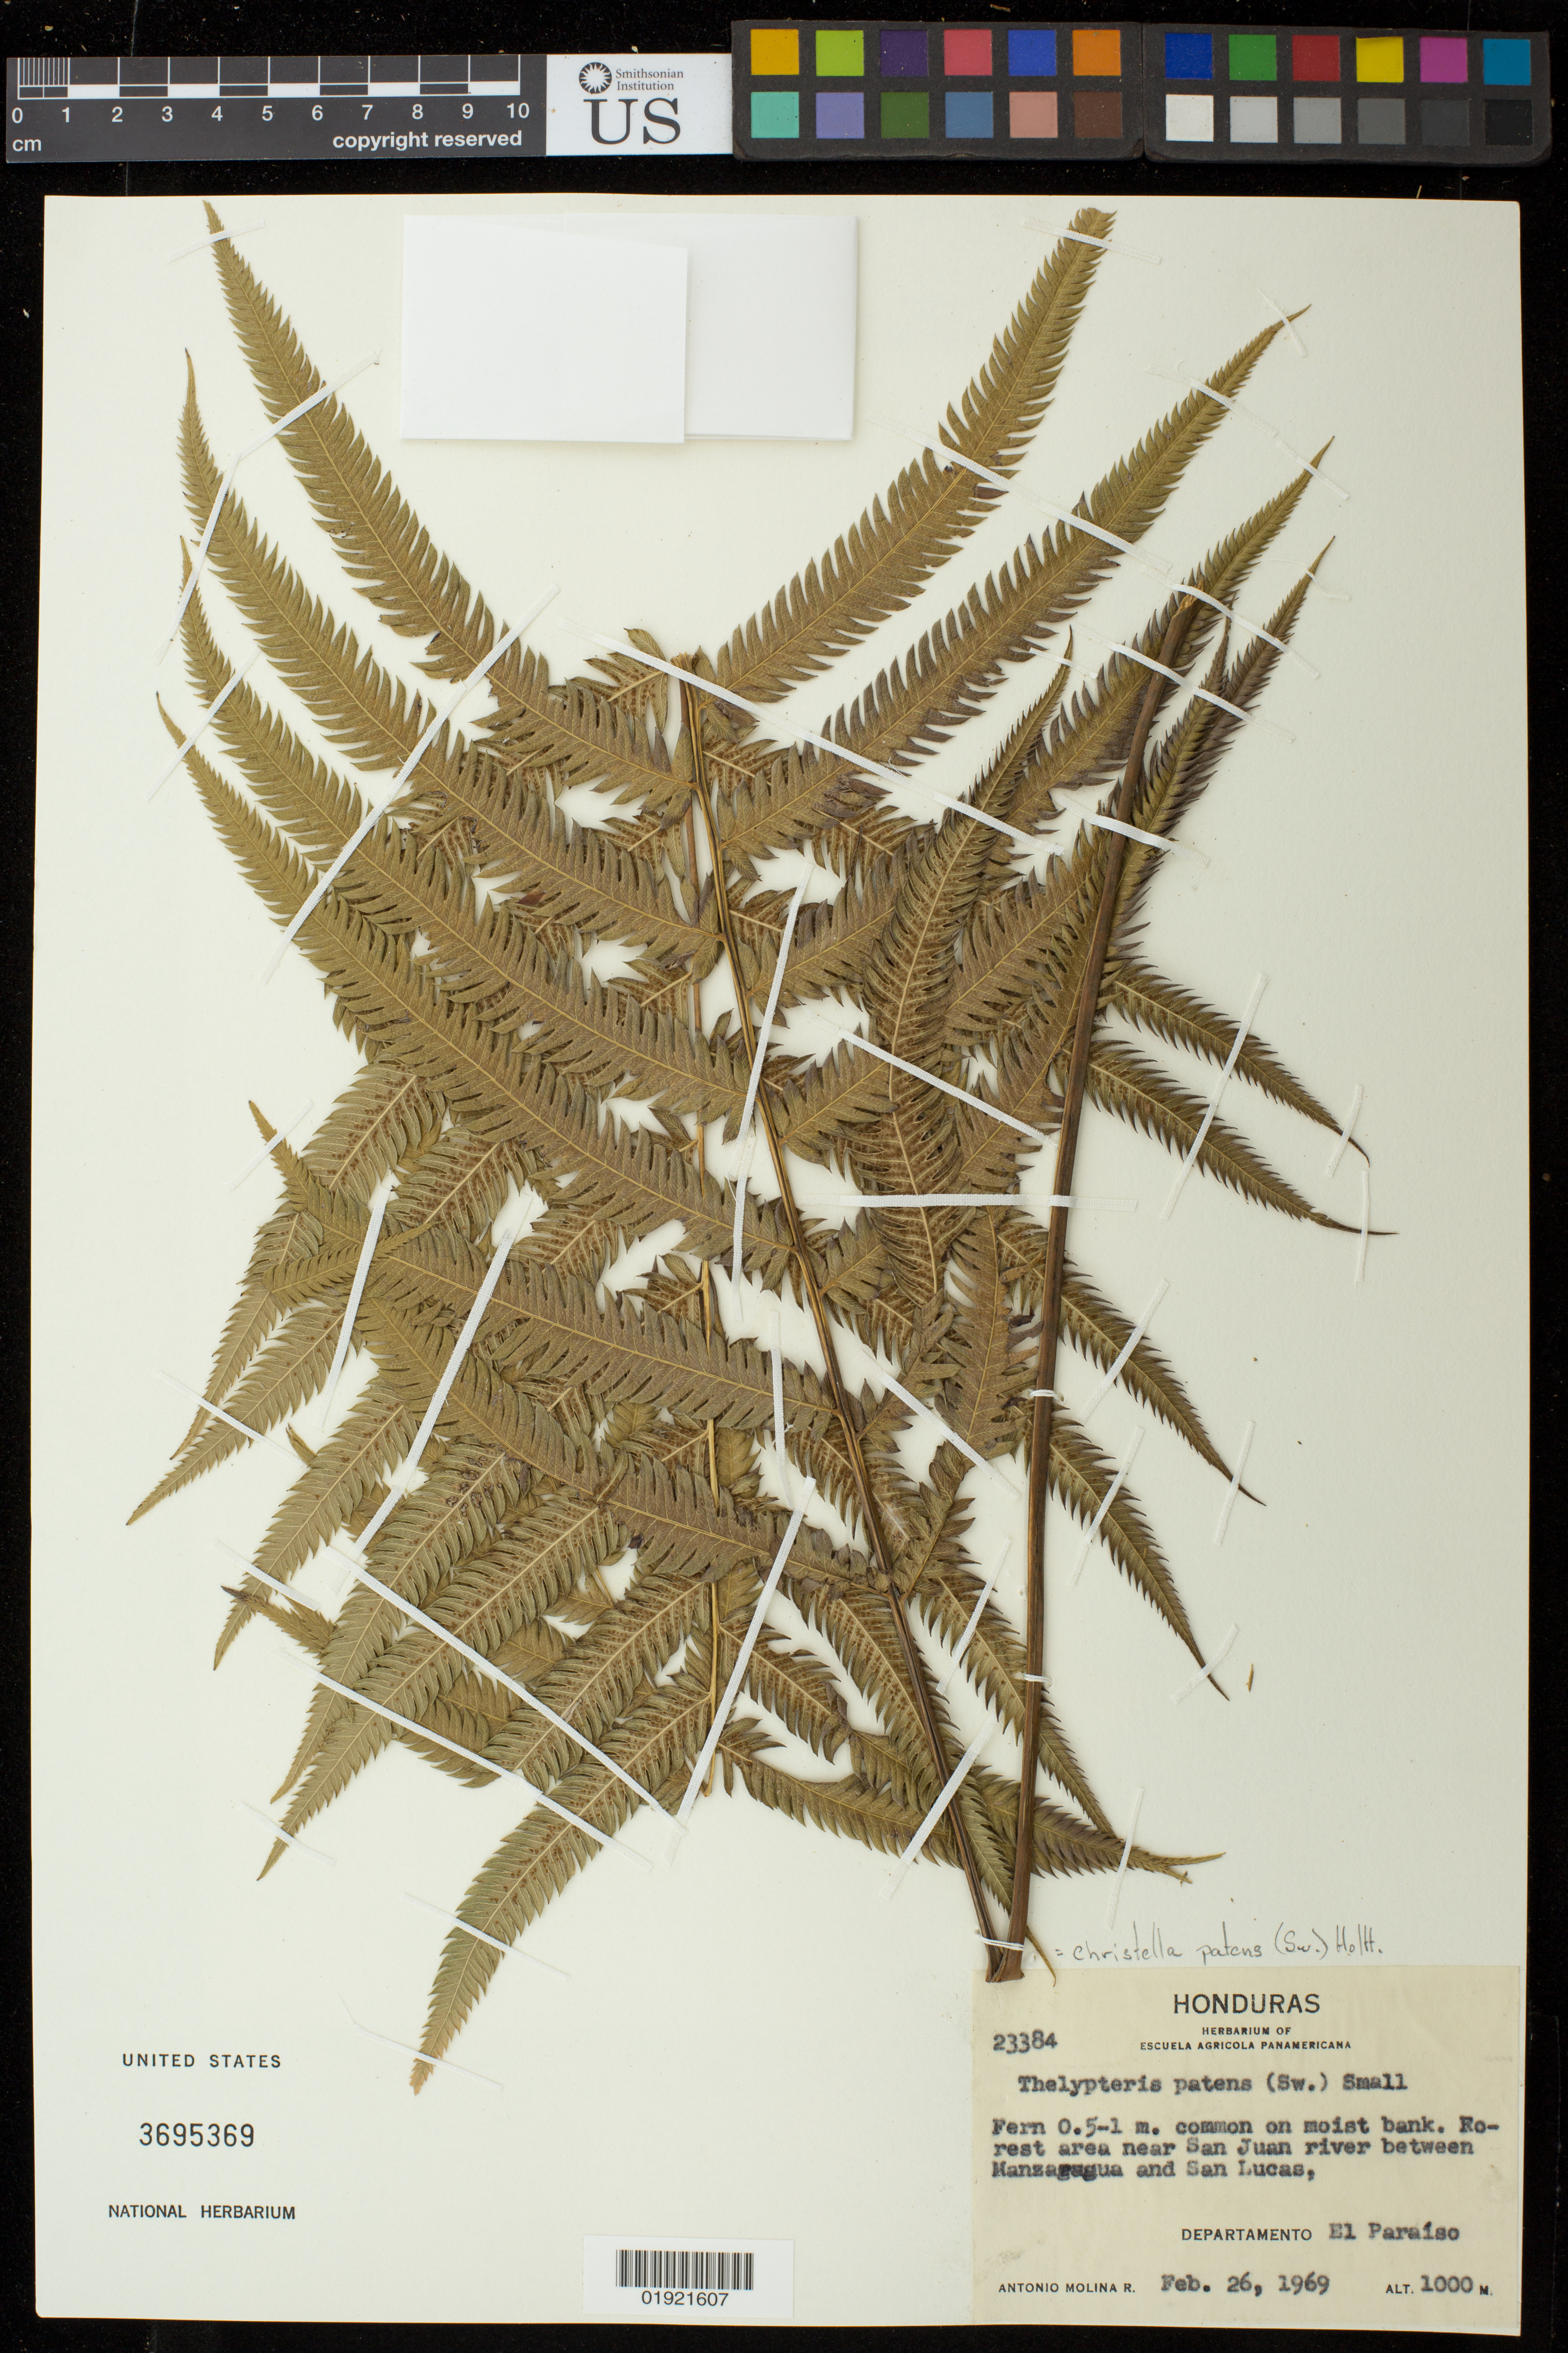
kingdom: Plantae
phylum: Tracheophyta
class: Polypodiopsida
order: Polypodiales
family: Thelypteridaceae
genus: Christella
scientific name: Christella patens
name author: (Sw.) Holttum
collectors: A. Molina R.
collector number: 23384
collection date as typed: Feb. 26, 1969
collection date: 1969-02-26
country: Honduras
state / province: El Paraíso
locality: Rorest area near San Juan river between Manzaragua and San Lucas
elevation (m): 1000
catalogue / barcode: US 3695369